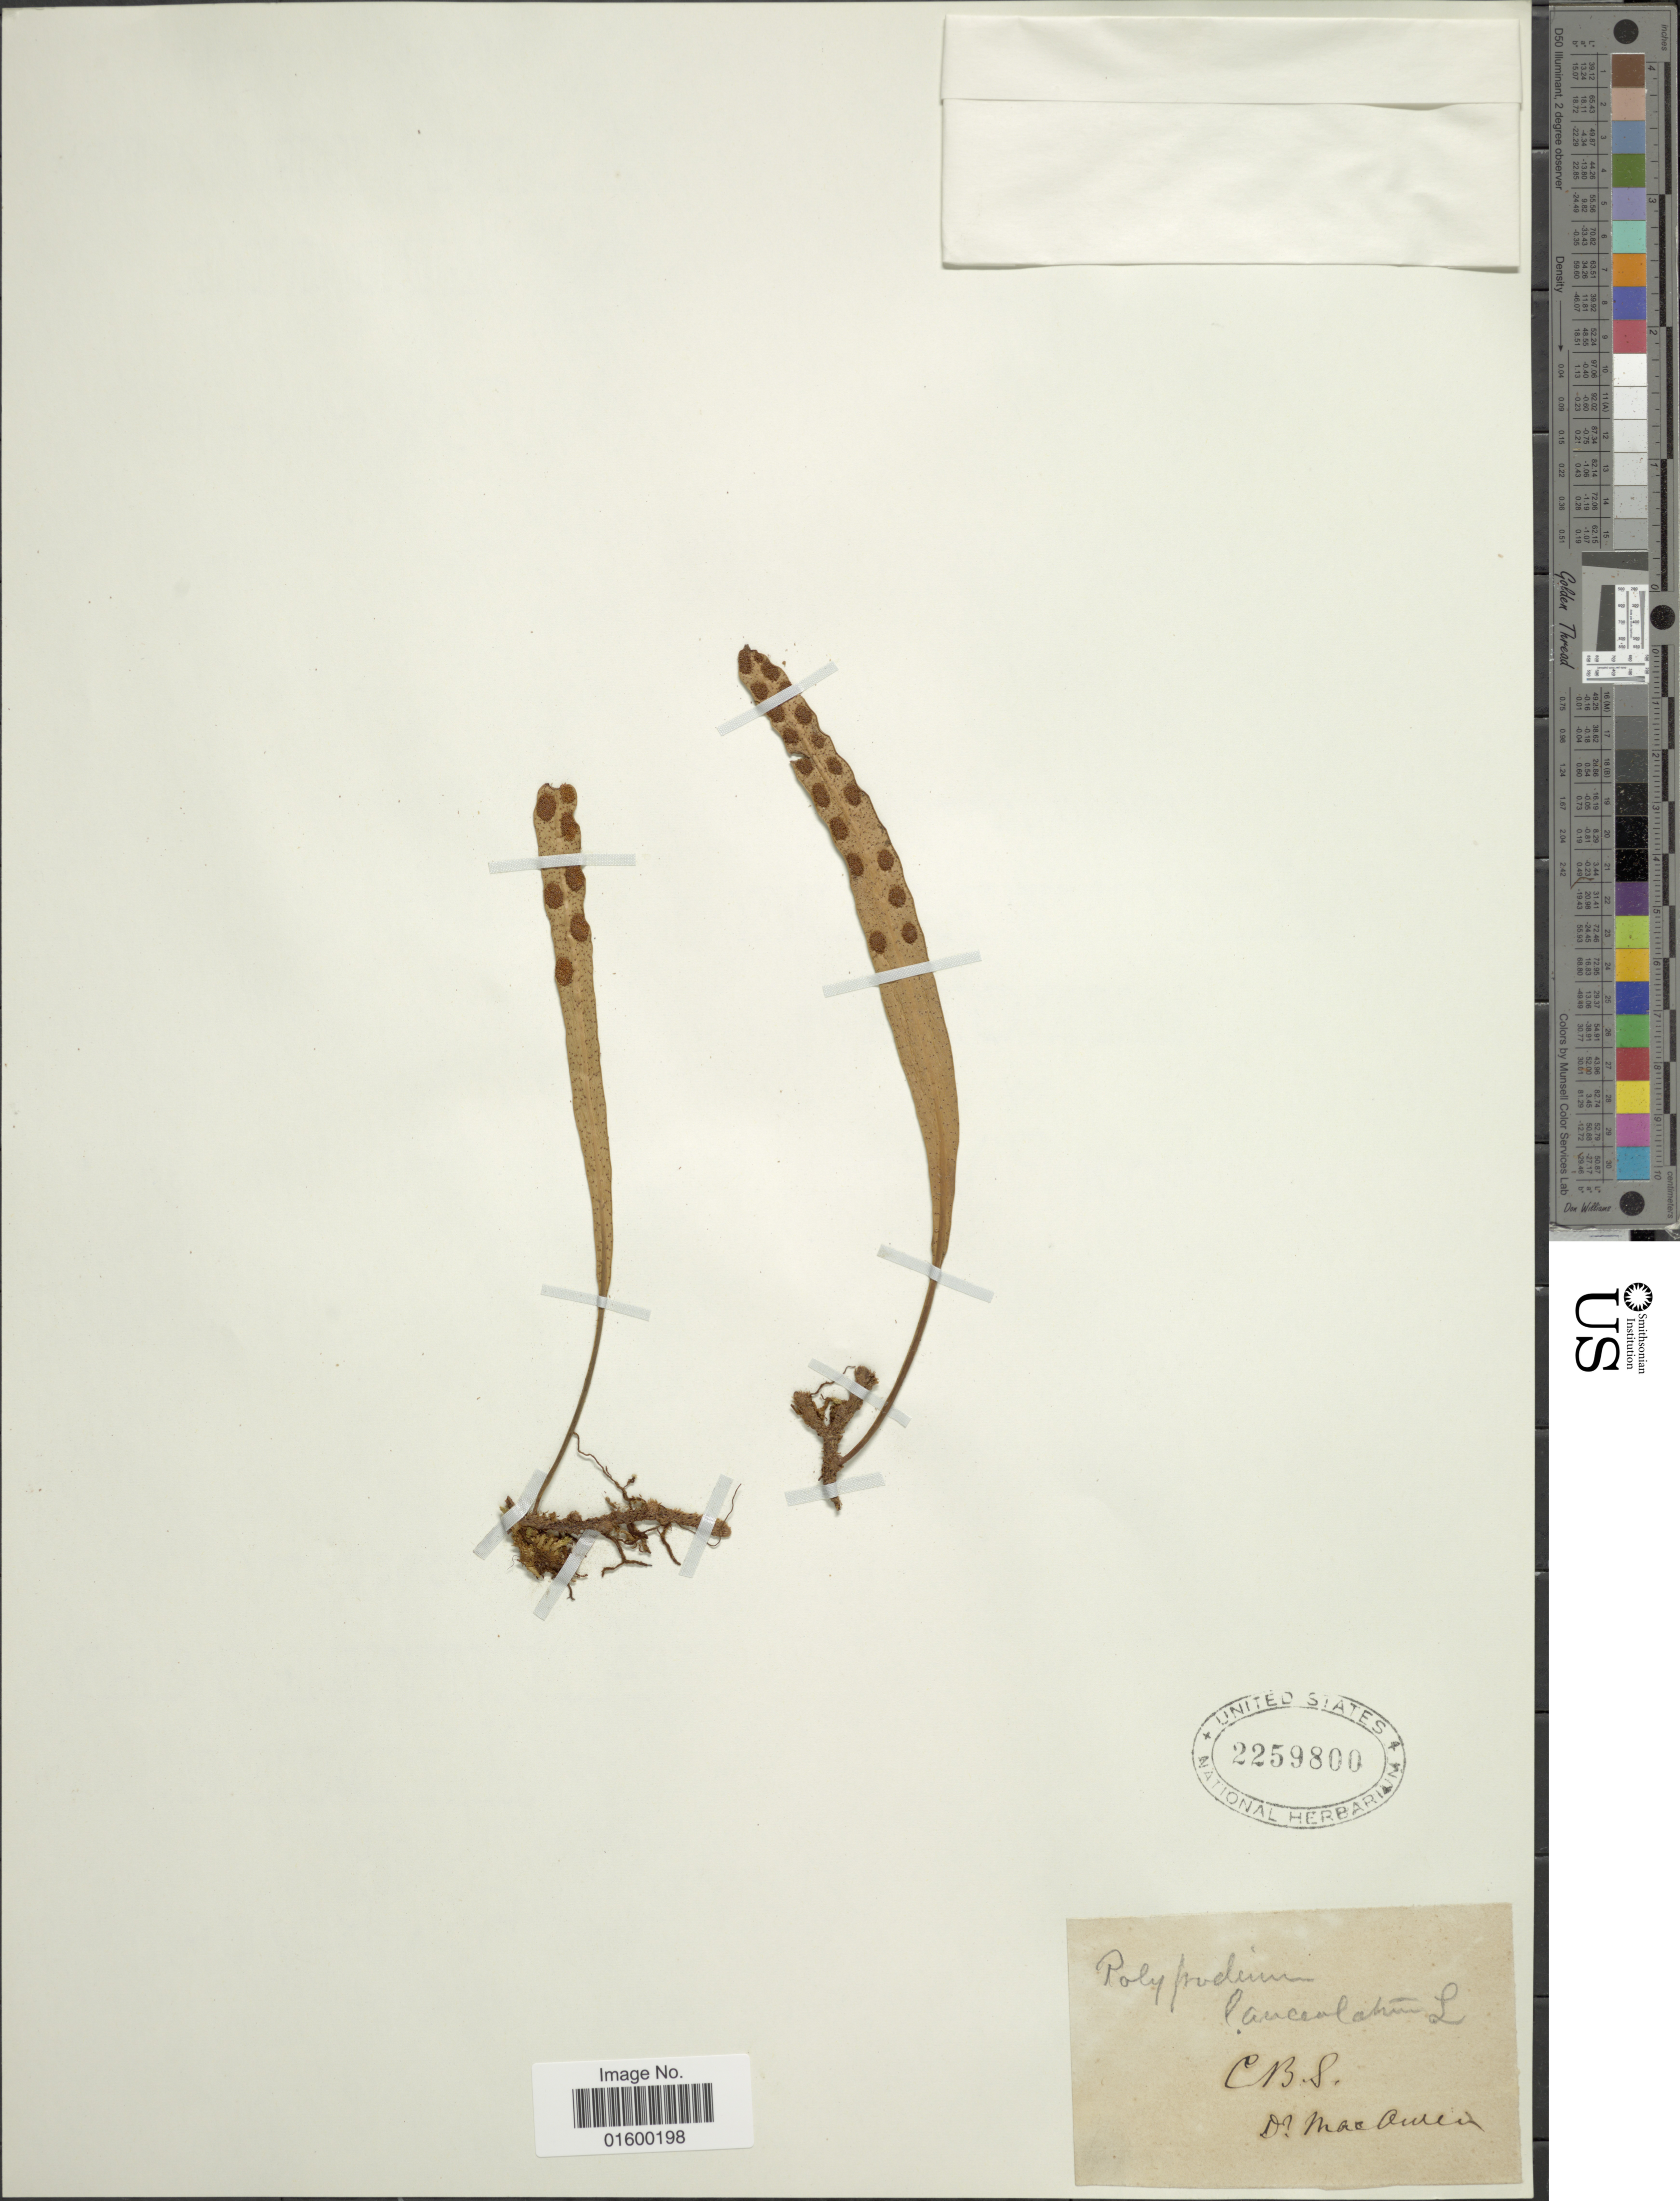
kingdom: Plantae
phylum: Tracheophyta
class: Polypodiopsida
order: Polypodiales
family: Polypodiaceae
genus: Pleopeltis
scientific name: Pleopeltis macrocarpa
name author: (Bory ex Willd.) Kaulf.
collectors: P. MacOwan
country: South Africa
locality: CBS [=Caput Bona Spei, Cape of Good Hope]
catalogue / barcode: US 2259800